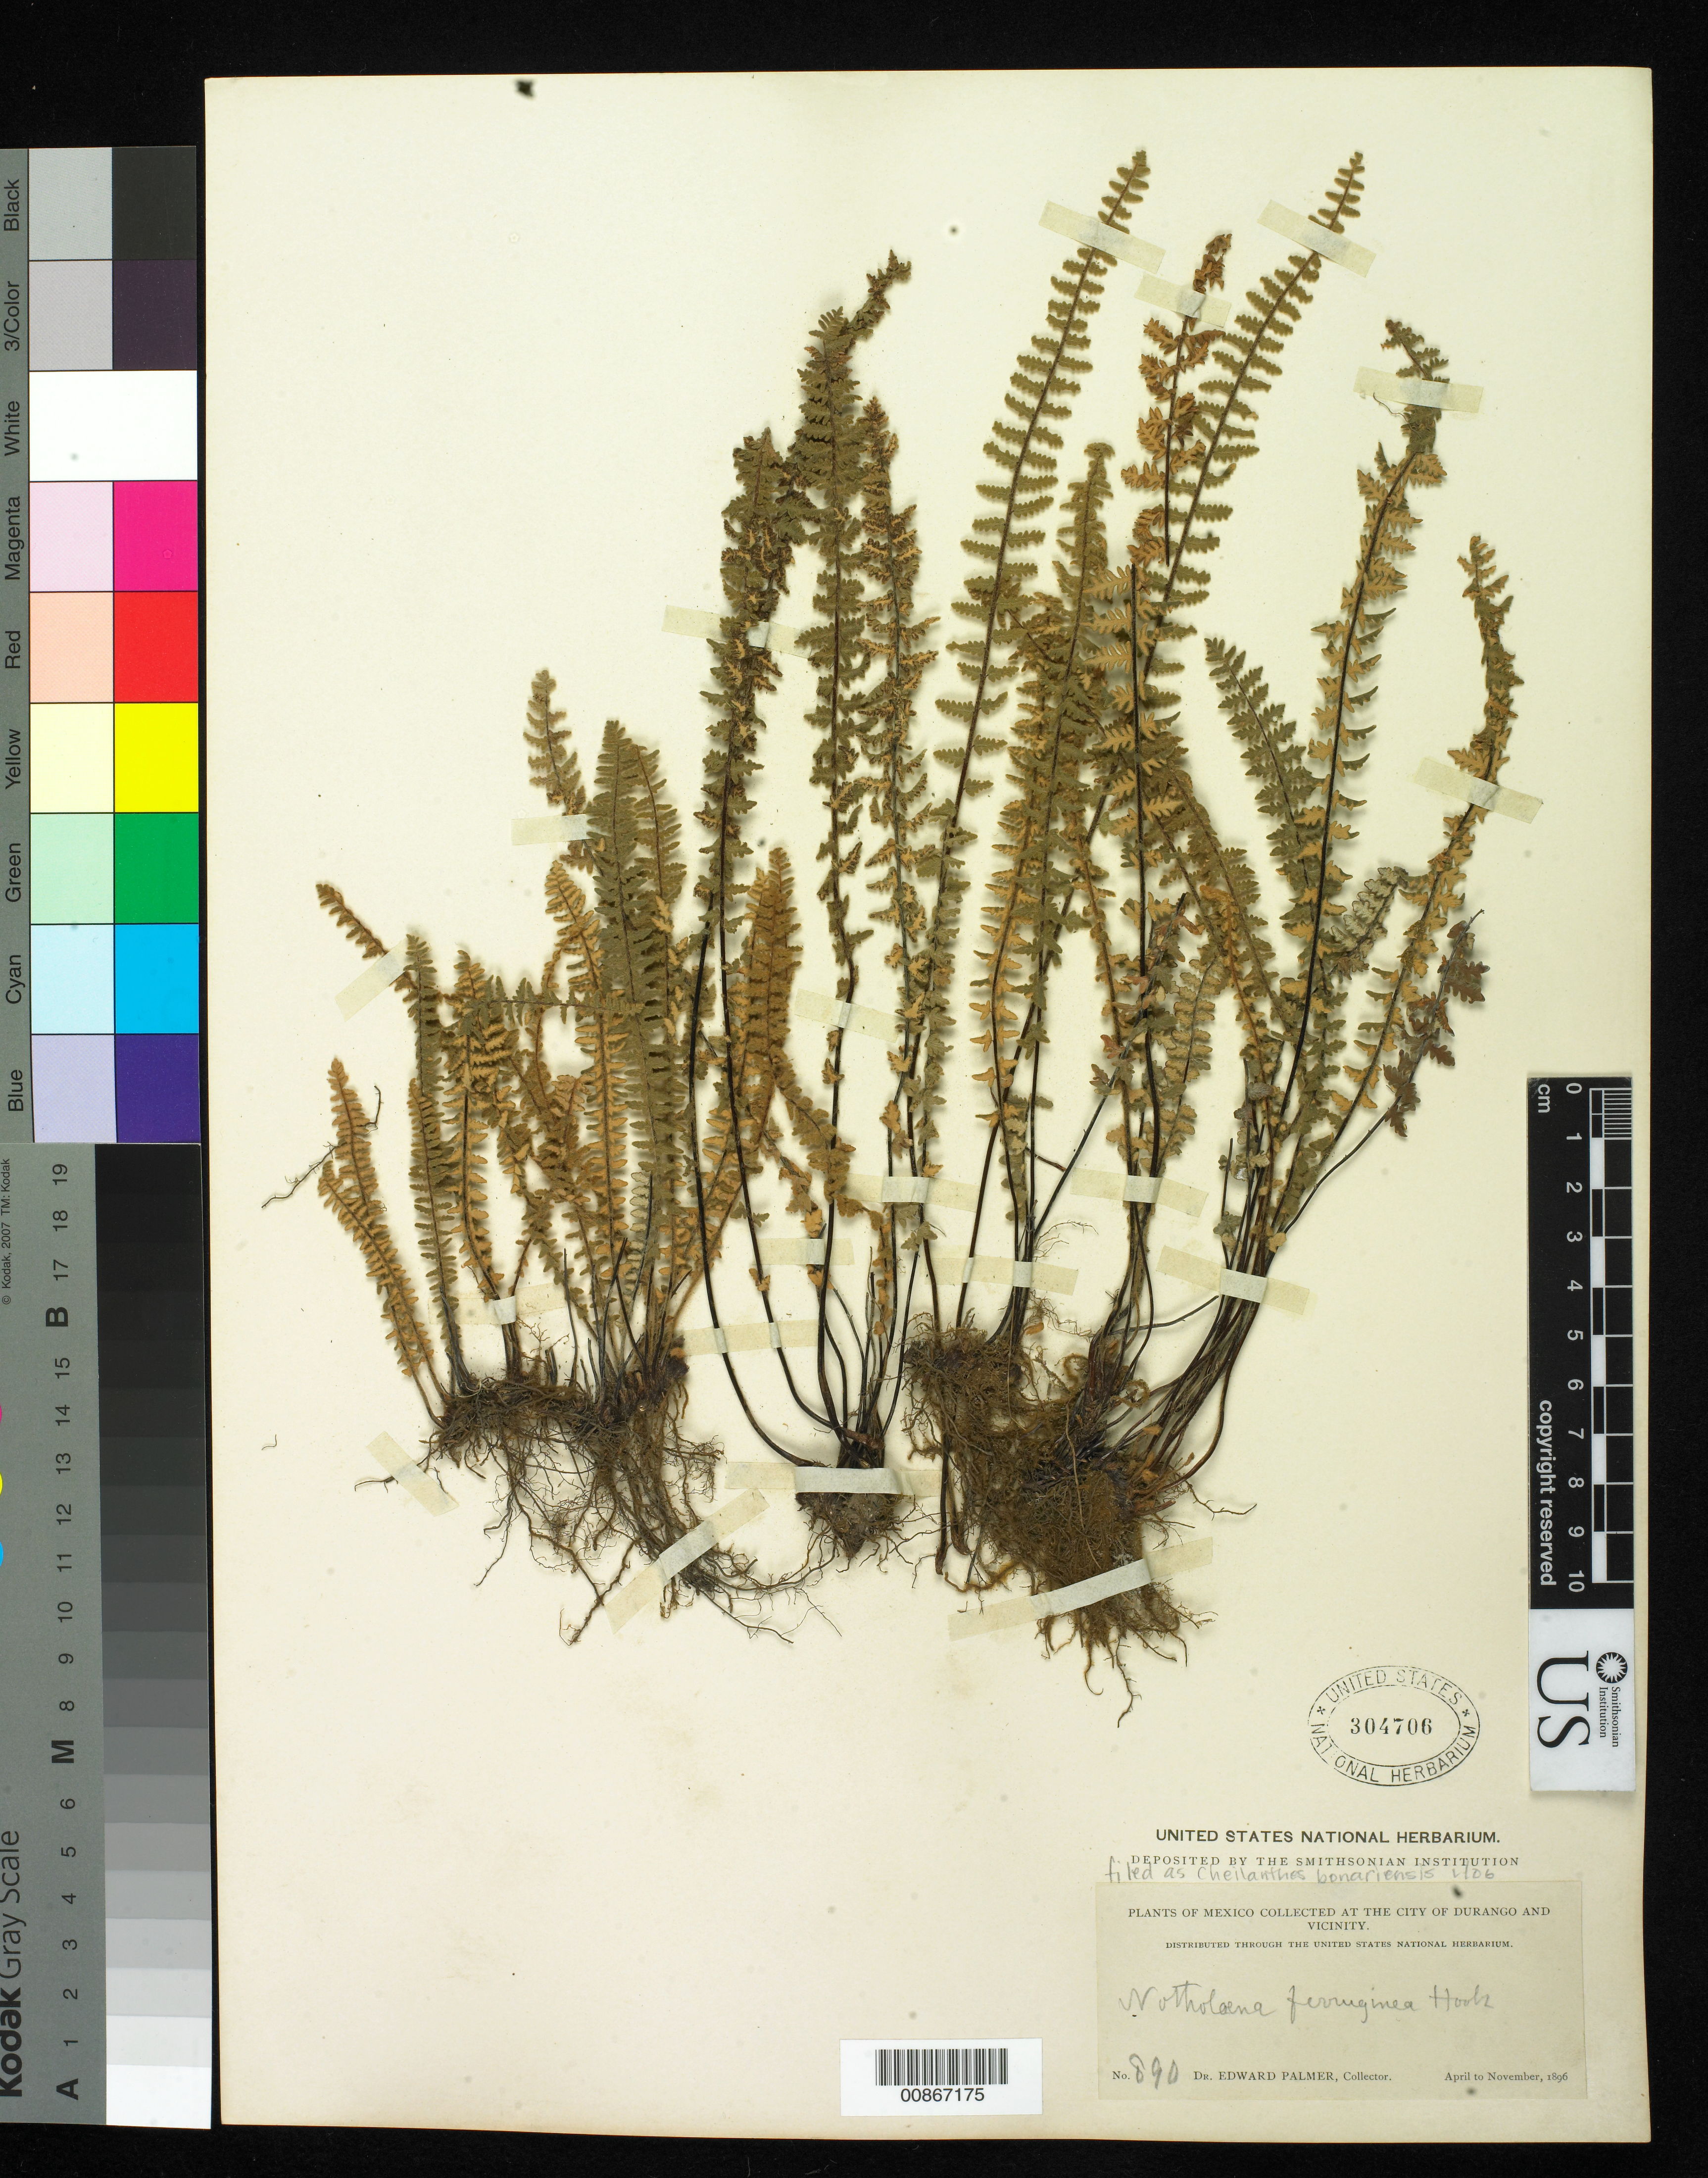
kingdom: Plantae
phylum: Tracheophyta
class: Polypodiopsida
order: Polypodiales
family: Pteridaceae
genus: Myriopteris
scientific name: Myriopteris aurea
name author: (Poir.) Grusz & Windham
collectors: E. Palmer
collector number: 890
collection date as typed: Apr 1896 to -- Nov 1896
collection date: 1896-04/1896-11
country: Mexico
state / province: Durango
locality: City of Durango and vicinity.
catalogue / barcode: US 304706